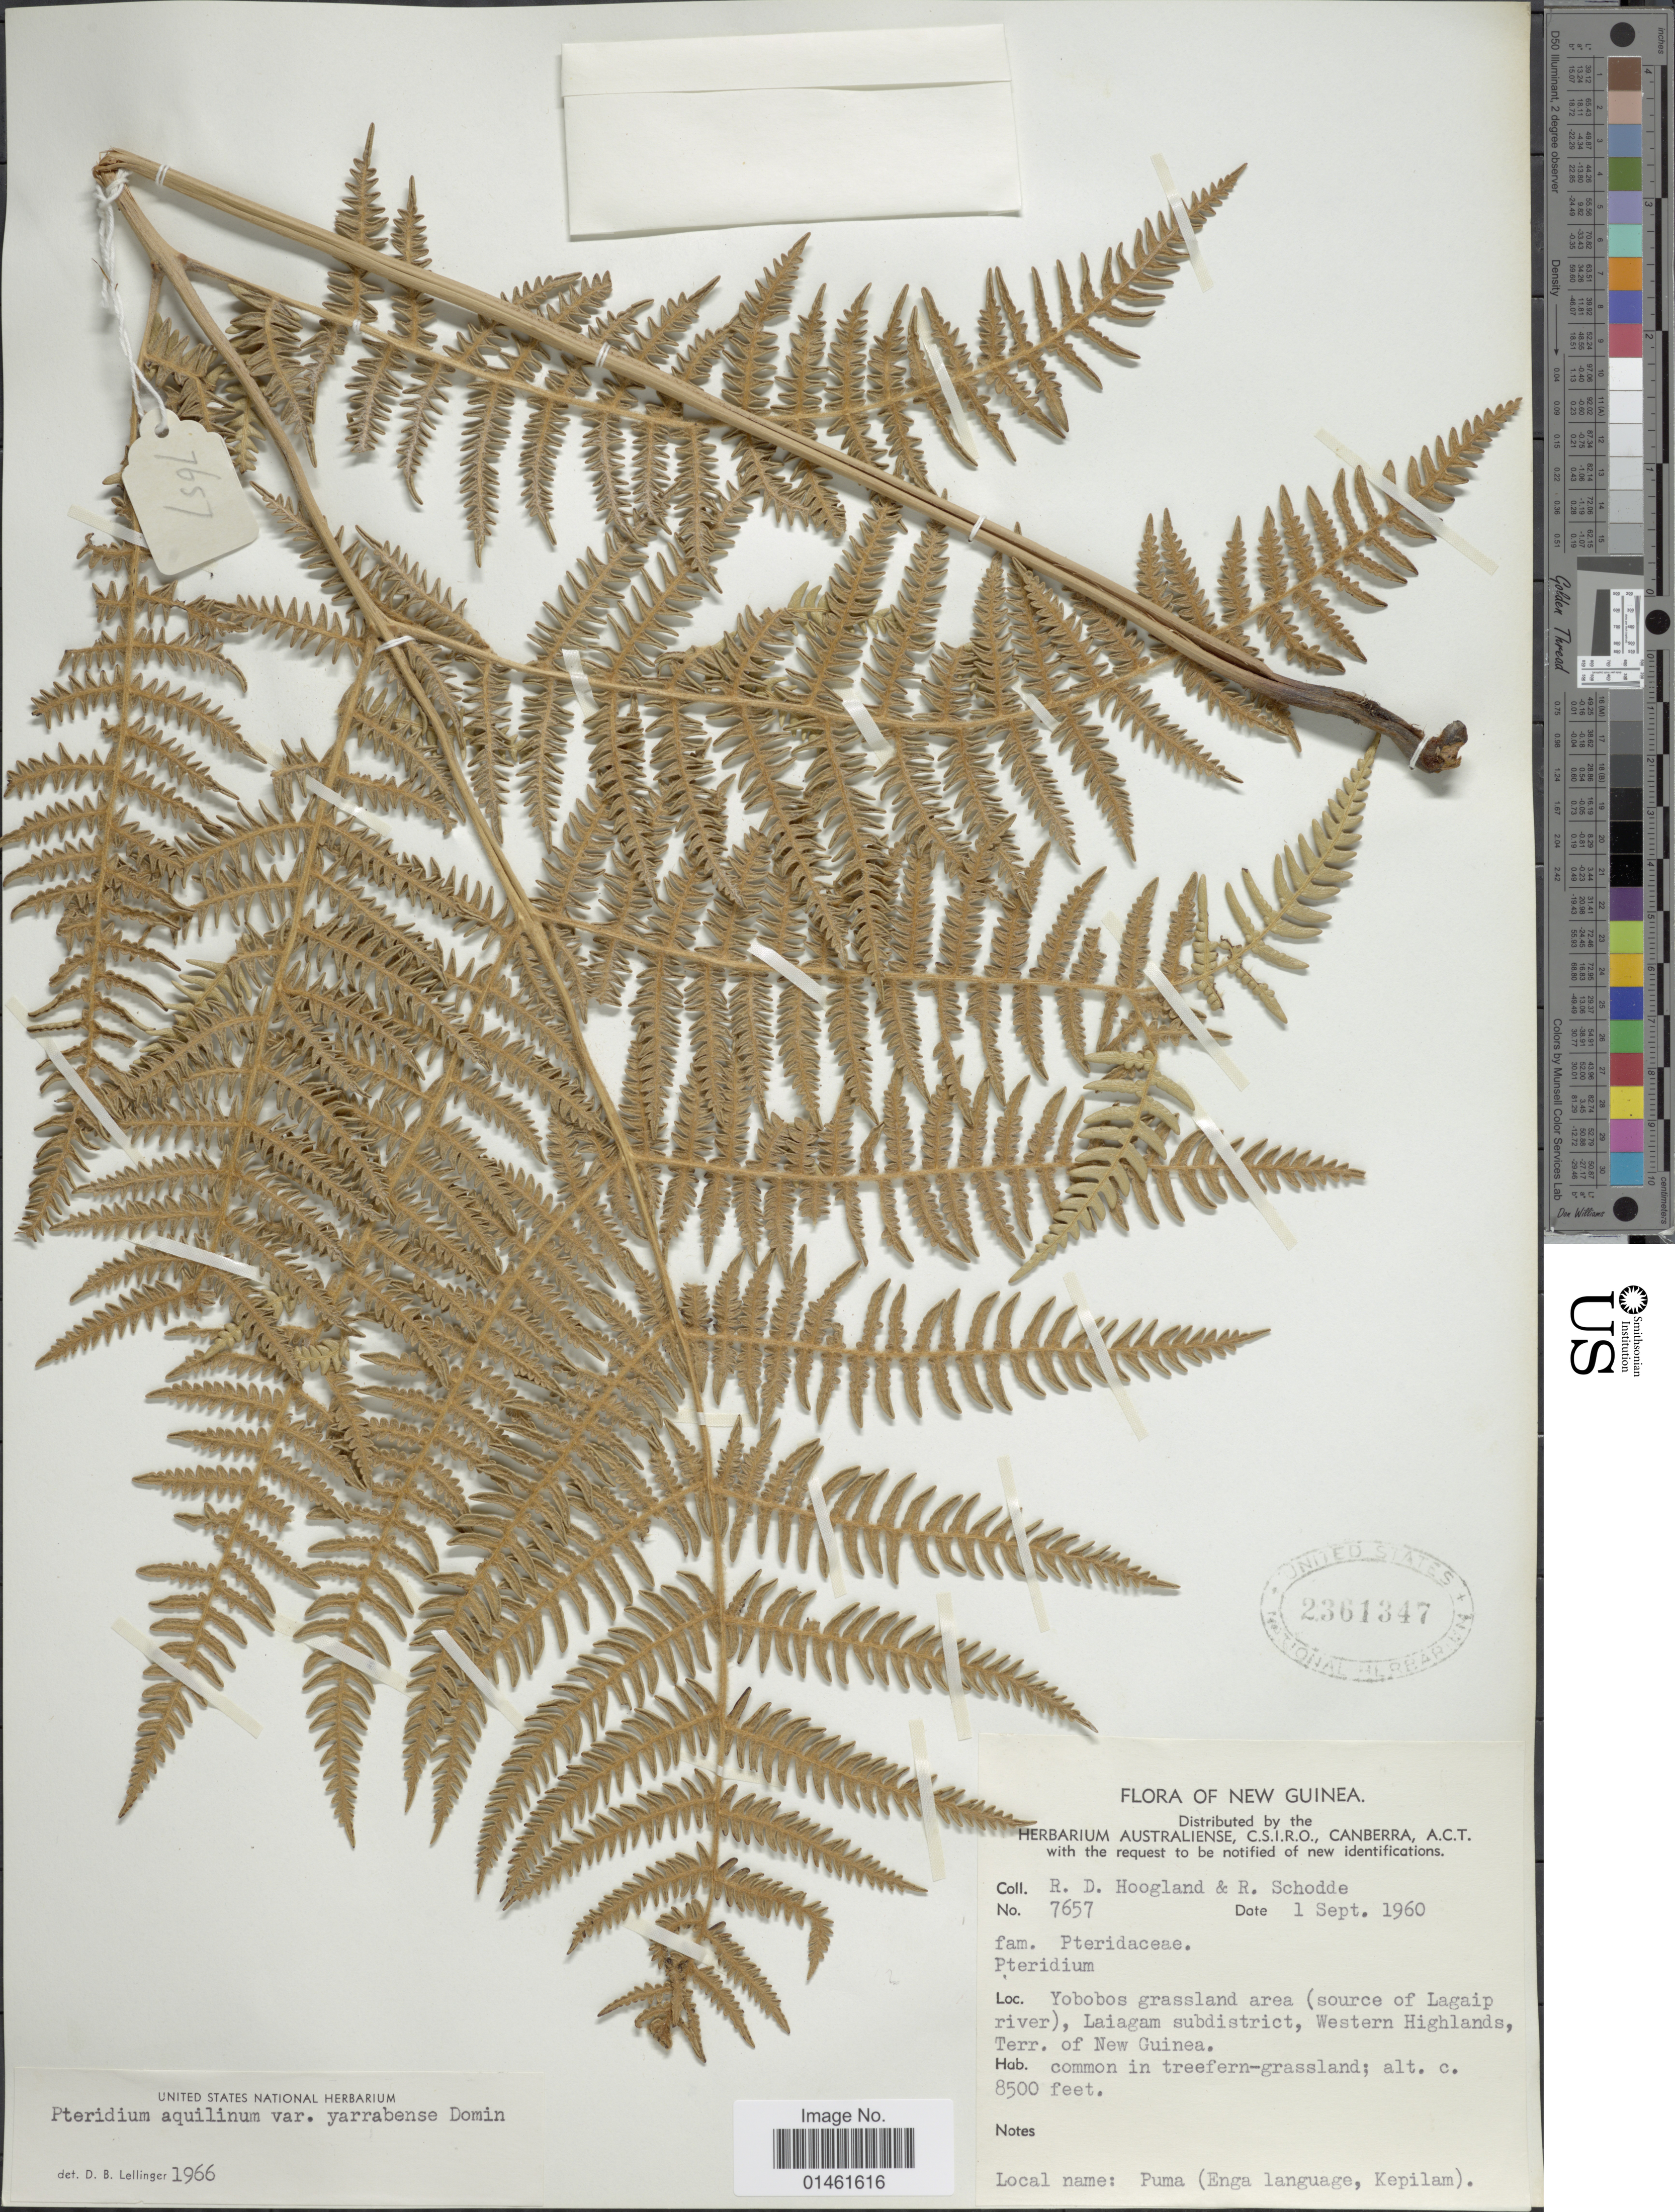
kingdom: Plantae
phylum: Tracheophyta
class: Polypodiopsida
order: Polypodiales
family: Dennstaedtiaceae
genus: Pteridium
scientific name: Pteridium aquilinum var. yarrabense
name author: Domin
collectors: R. D. Hoogland & R. Schodde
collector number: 7657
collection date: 1960-09-01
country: Papua New Guinea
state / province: Western Highlands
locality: New Guinea, Yobobos grassland area(source of Lagaip river0, Laiagam Subdistrict, Western Highlands, Terr. of New Guinea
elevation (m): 2591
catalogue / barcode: US 2361347